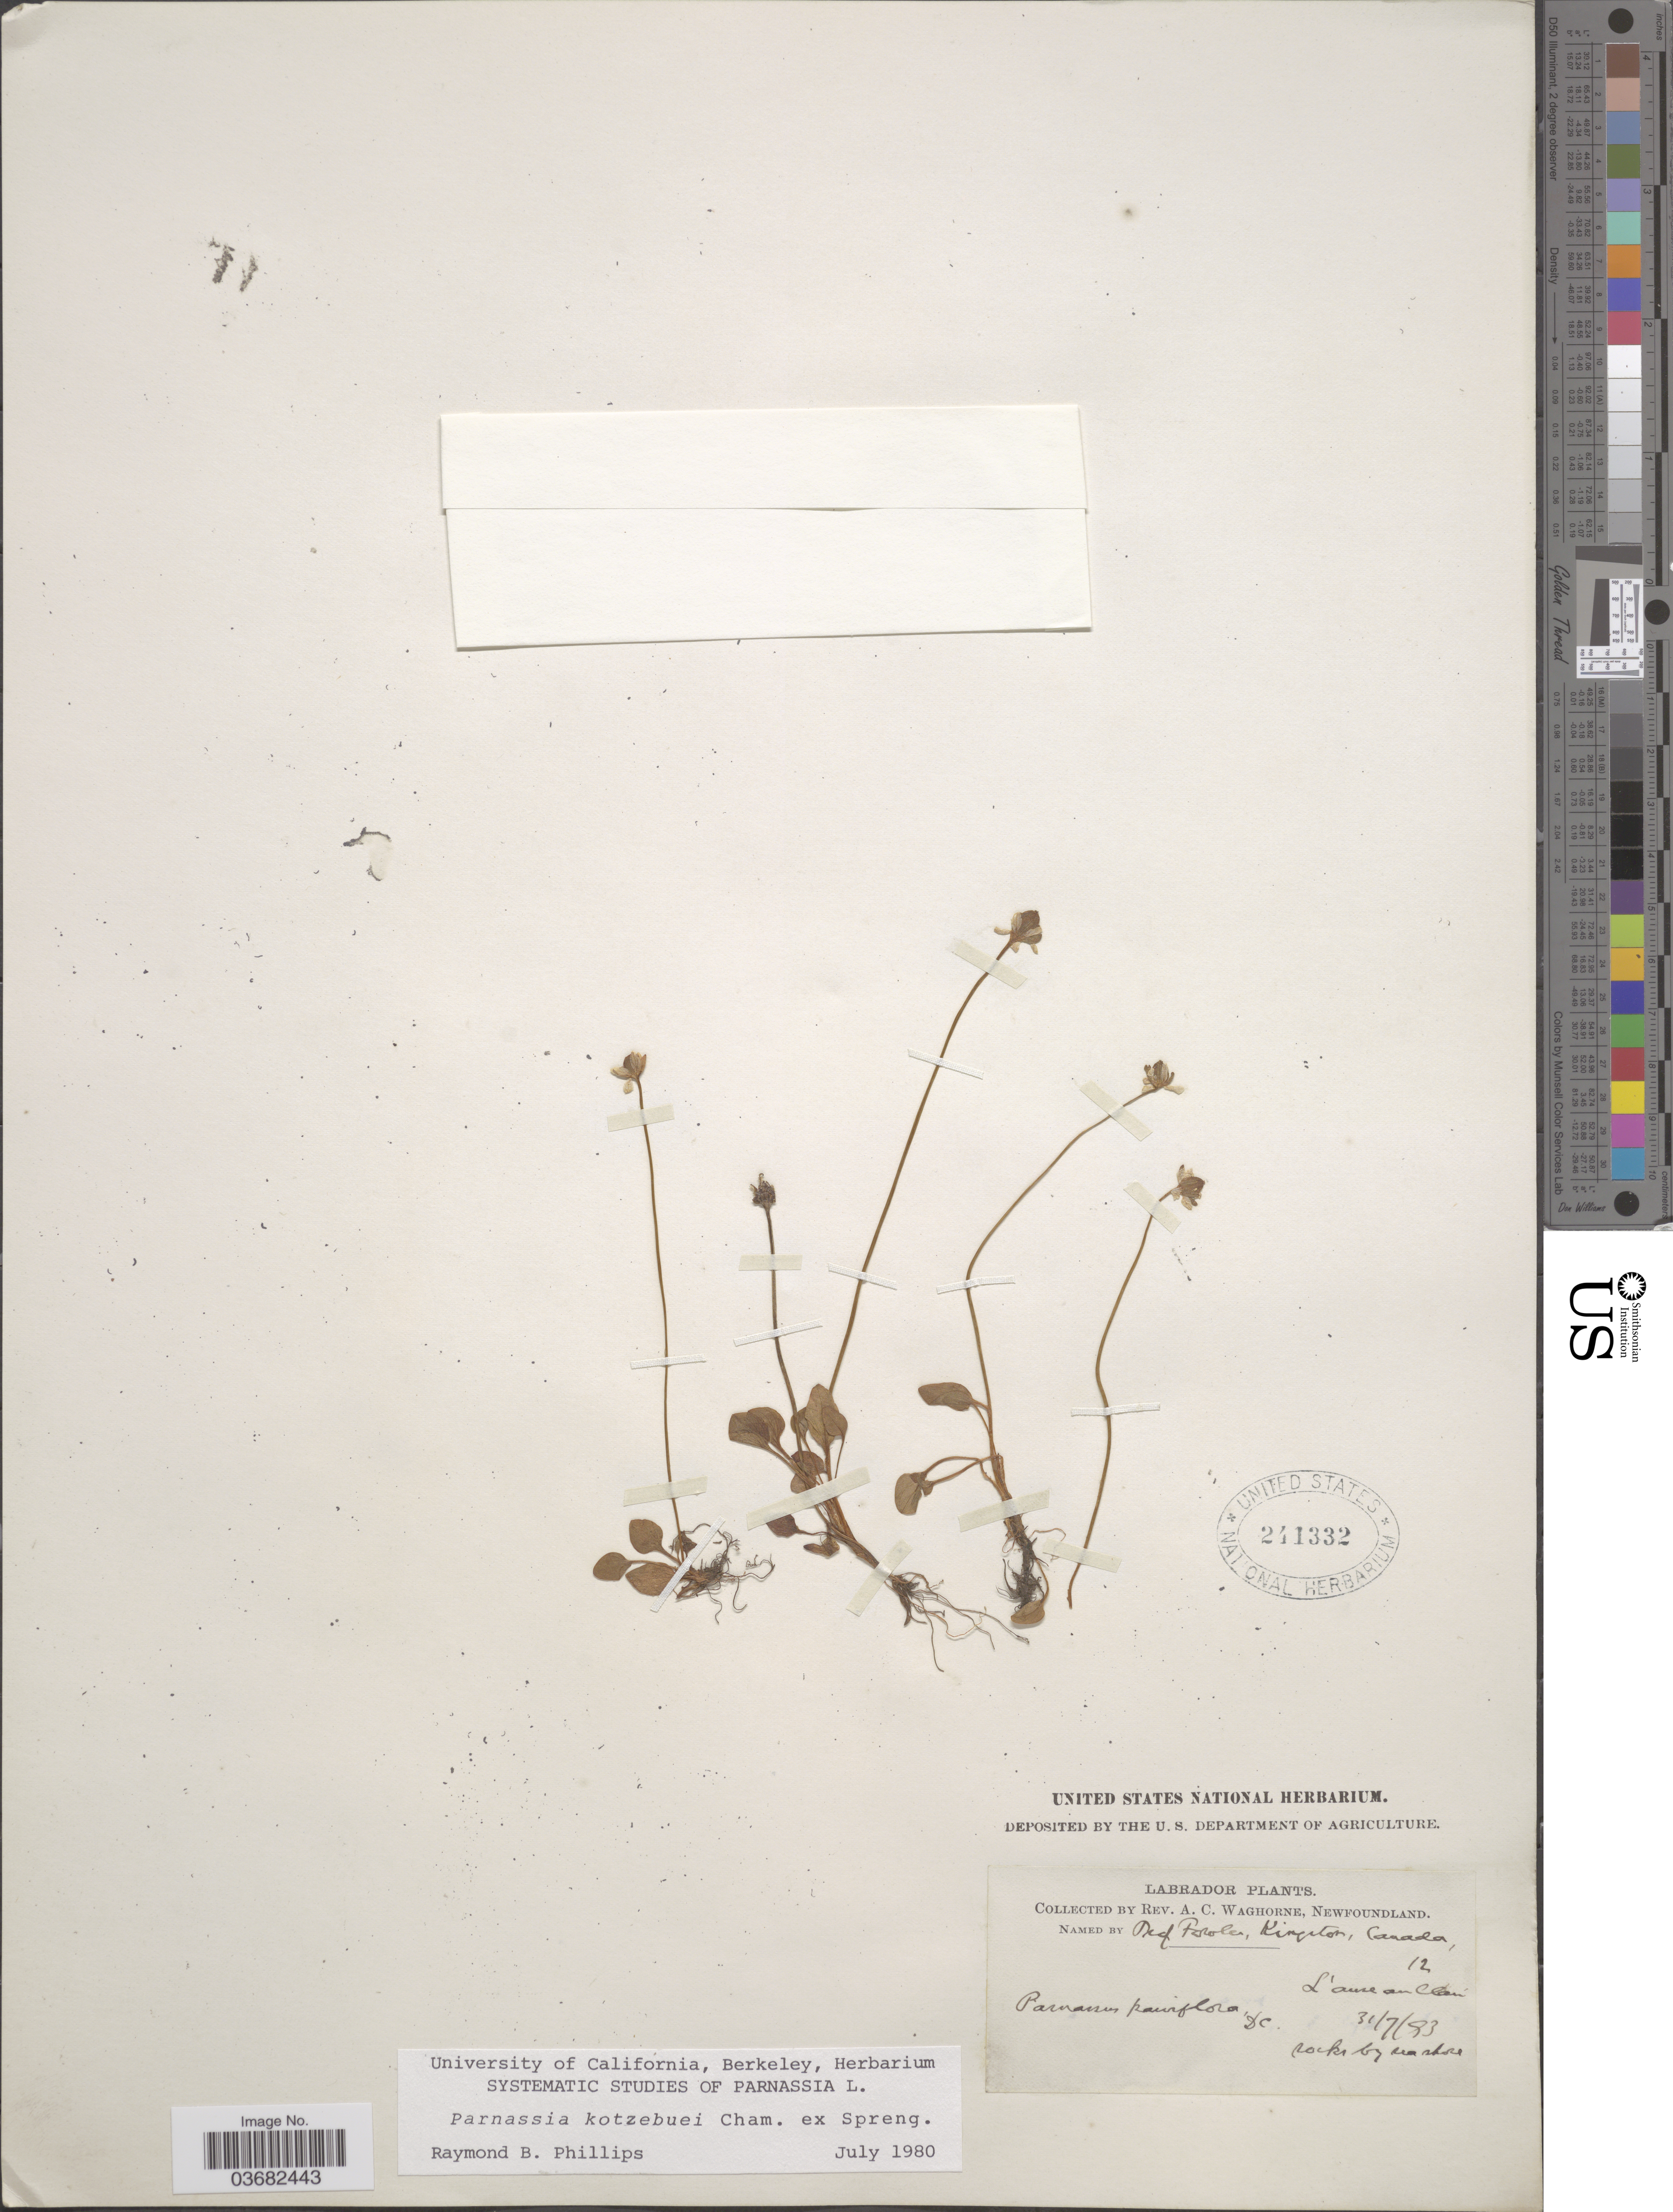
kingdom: Plantae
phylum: Tracheophyta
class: Magnoliopsida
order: Celastrales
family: Parnassiaceae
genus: Parnassia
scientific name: Parnassia kotzebuei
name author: Cham. ex Spreng.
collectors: A. Waghorne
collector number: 12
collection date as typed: Transcribed d/m/y: 31/7/92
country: Canada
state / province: Newfoundland and Labrador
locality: Labrador. L'anse au Clair.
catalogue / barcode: US 241332